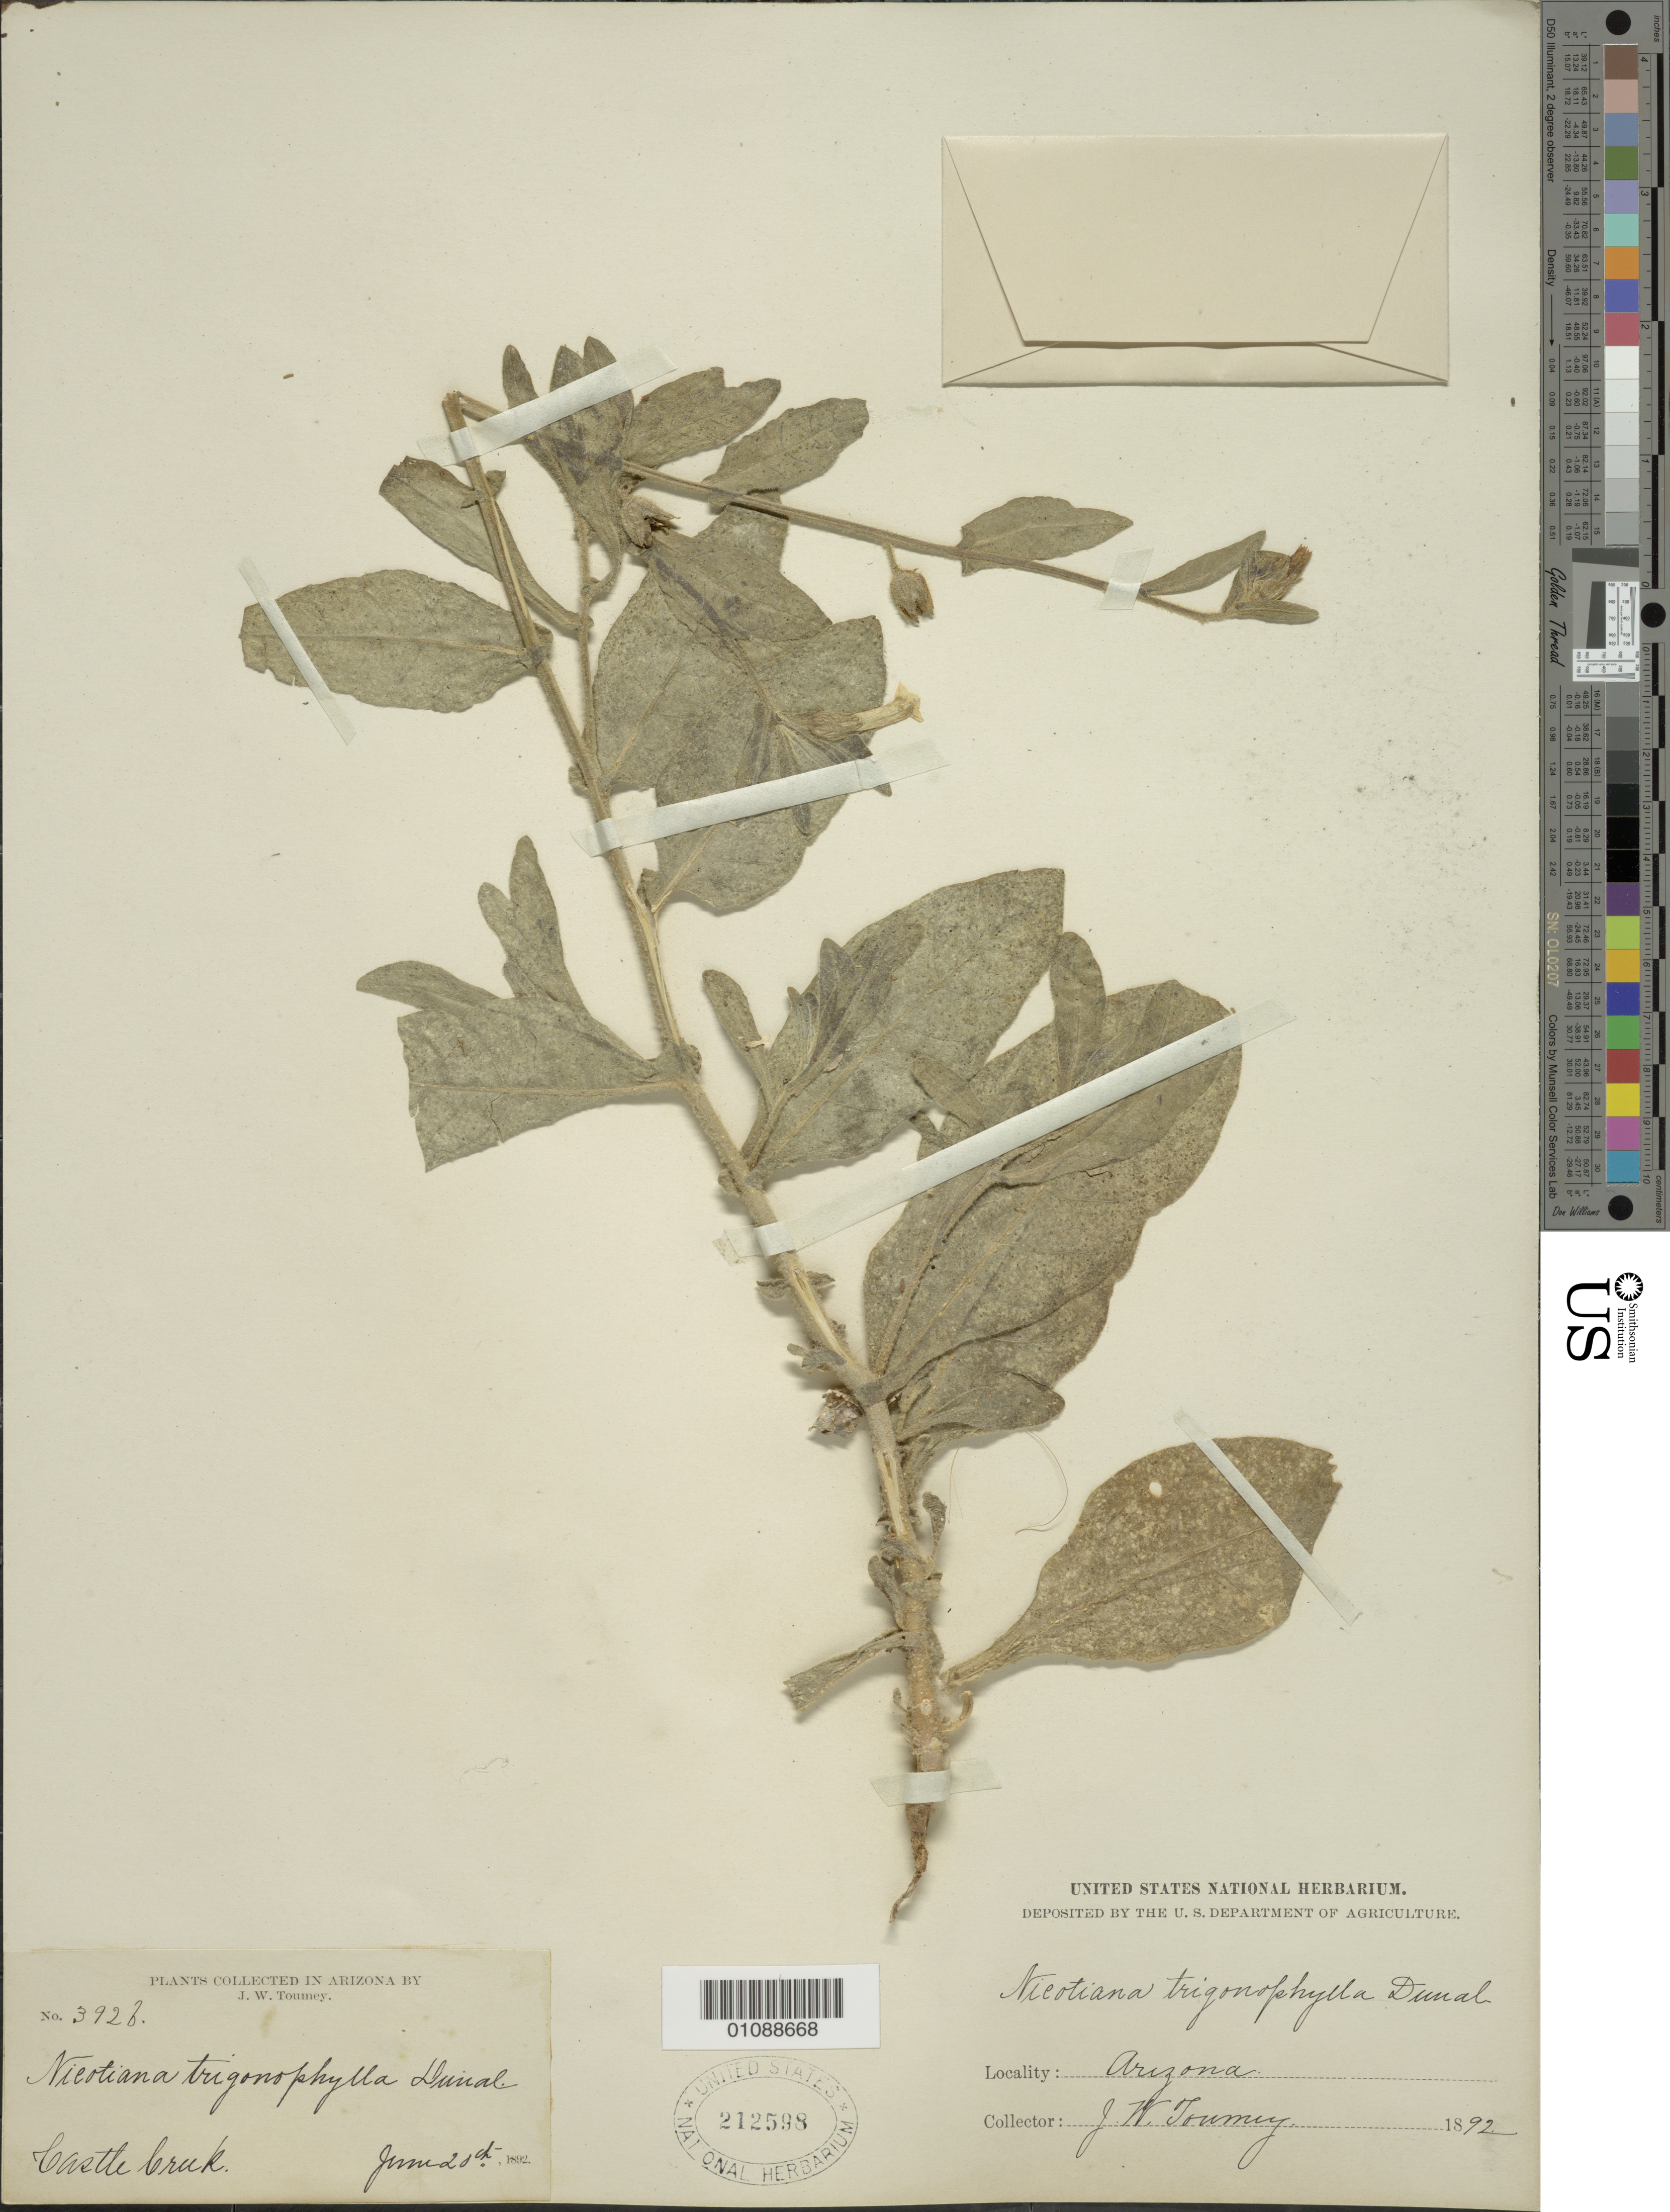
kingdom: Plantae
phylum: Tracheophyta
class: Magnoliopsida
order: Solanales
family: Solanaceae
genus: Nicotiana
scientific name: Nicotiana trigonophylla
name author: Dunal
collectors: J. W. Toumey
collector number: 3926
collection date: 1892-06-20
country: United States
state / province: Arizona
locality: Castle Creek.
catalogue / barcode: US 212598